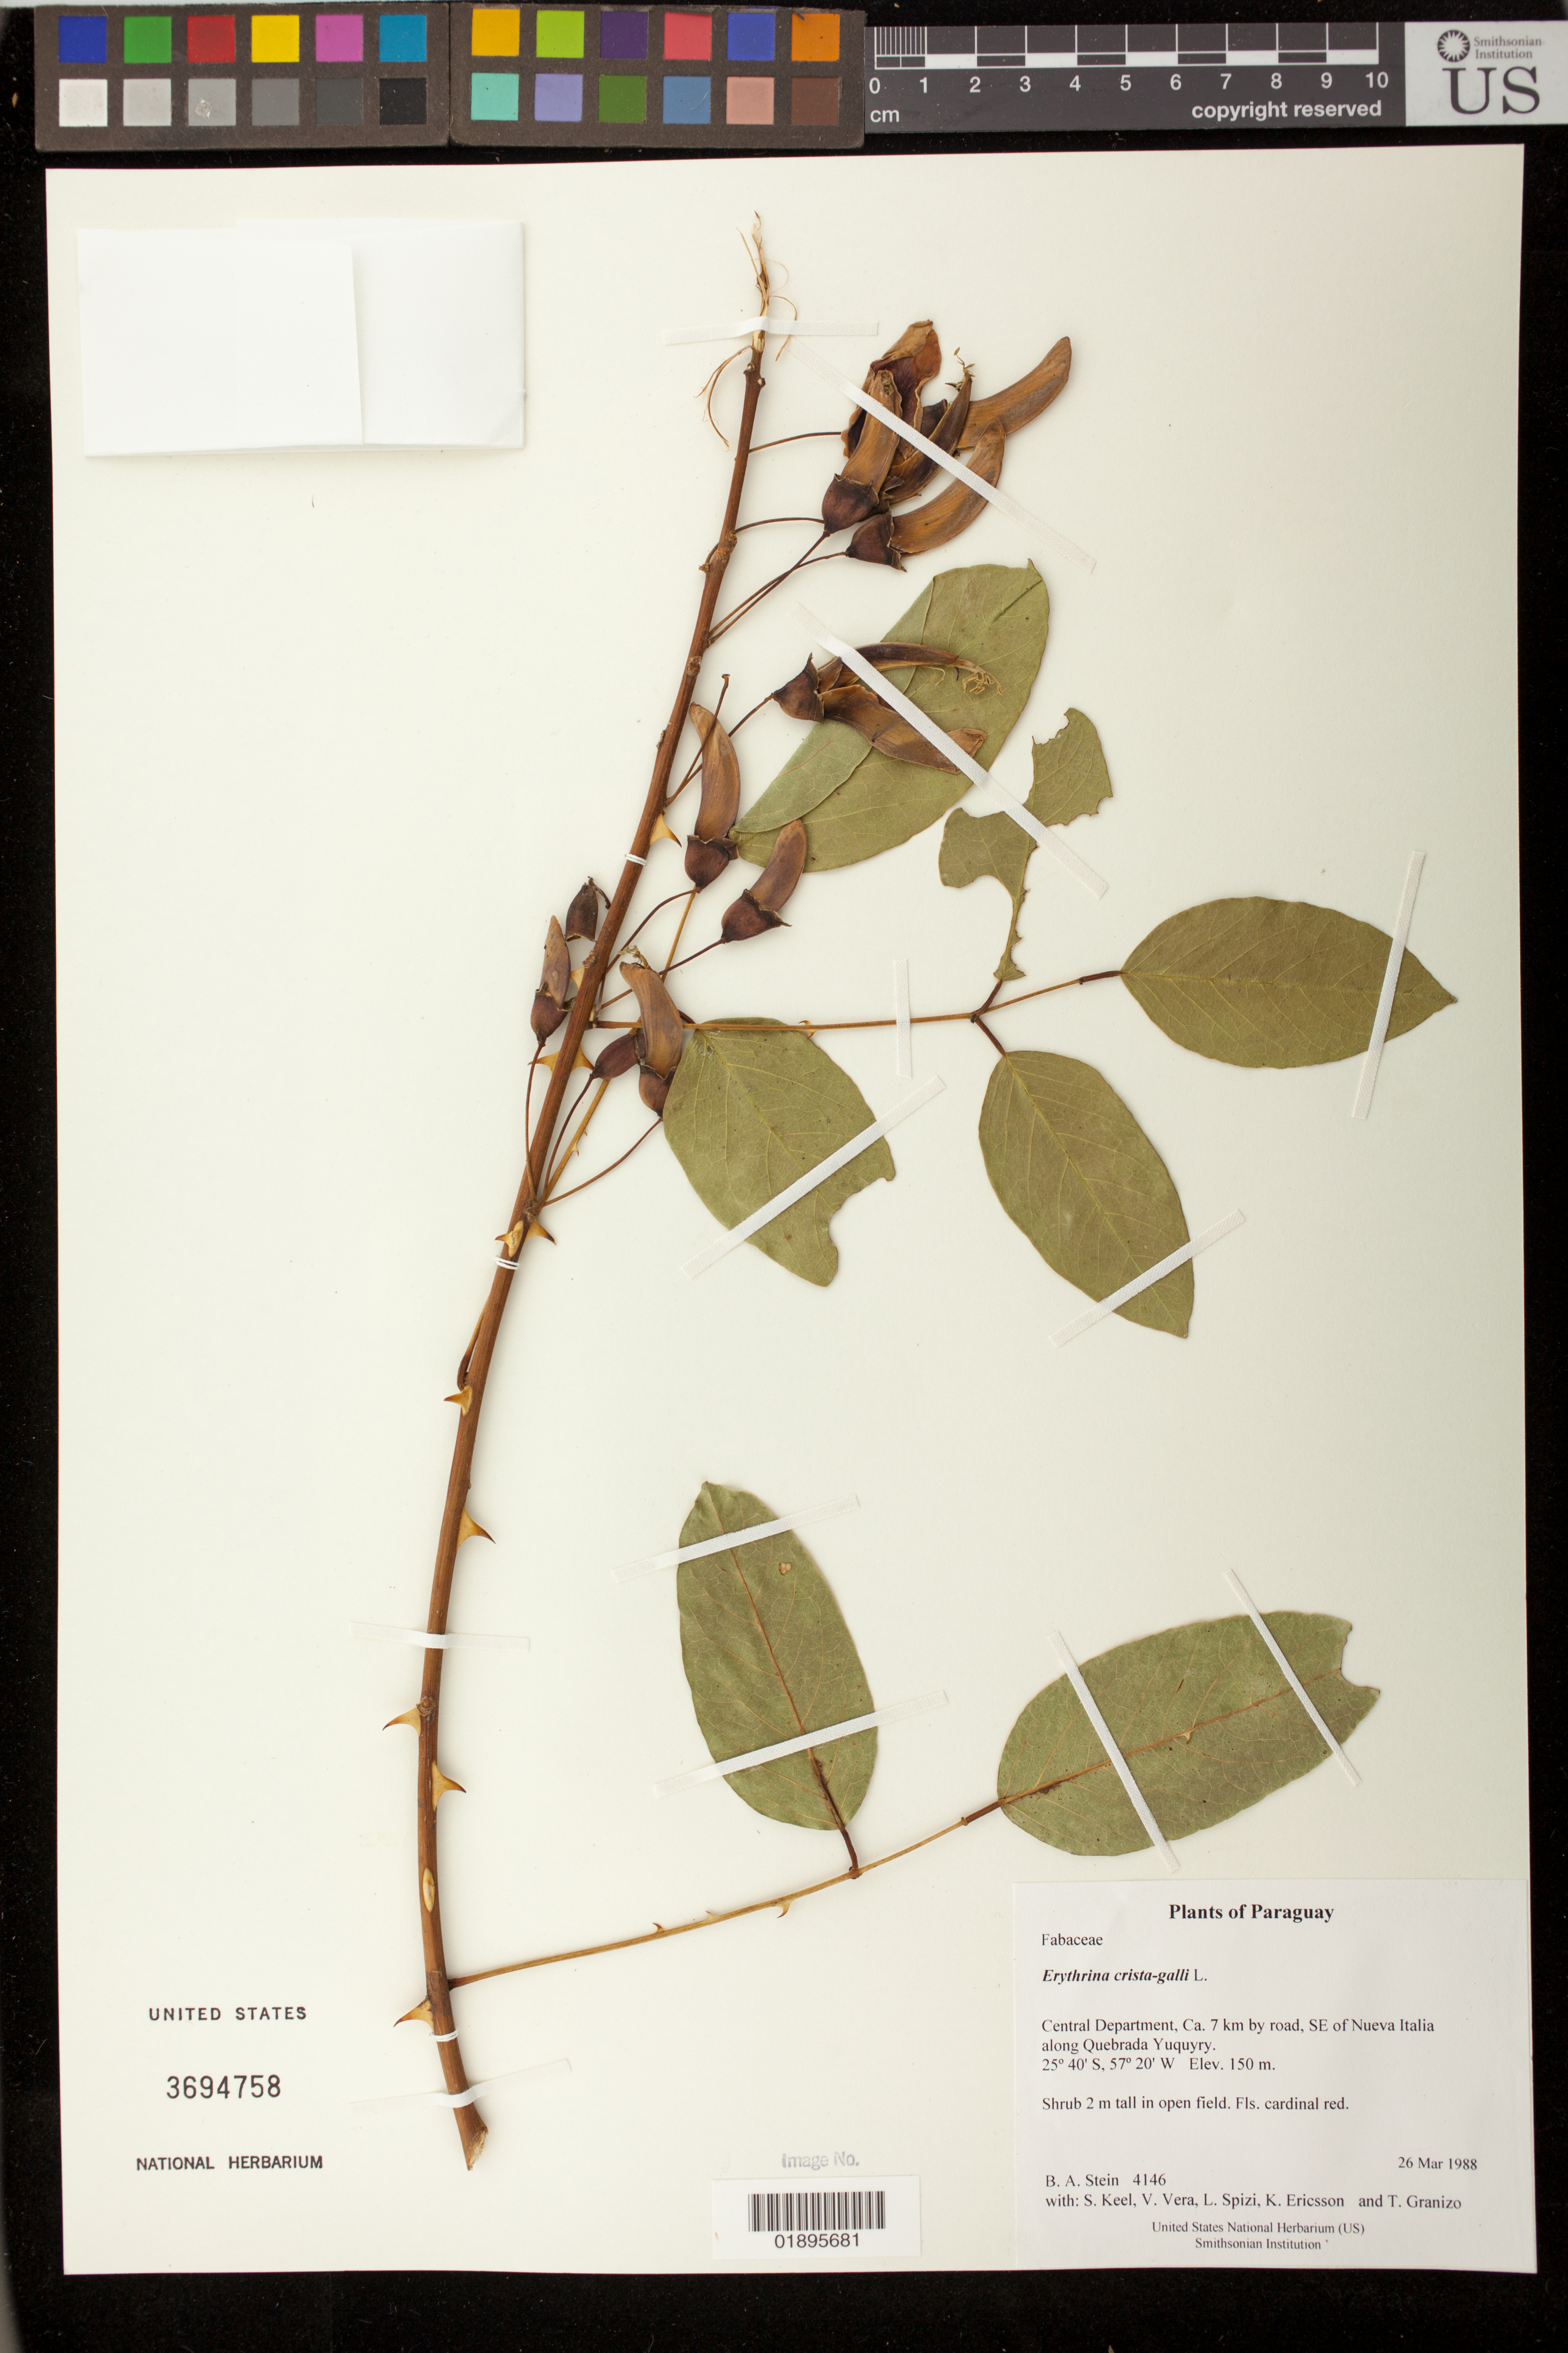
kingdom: Plantae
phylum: Tracheophyta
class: Magnoliopsida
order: Fabales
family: Fabaceae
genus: Erythrina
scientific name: Erythrina crista-galli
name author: L.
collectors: B. A. Stein, S. Keel, V. Vera, L. Spizi, K. Ericsson & T. Granizo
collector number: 4146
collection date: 1988-03-26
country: Paraguay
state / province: Central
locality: Ca. 7 km by road, SE of Nueva Italia along Quebrada Yuguyry.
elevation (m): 150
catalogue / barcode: US 3694758